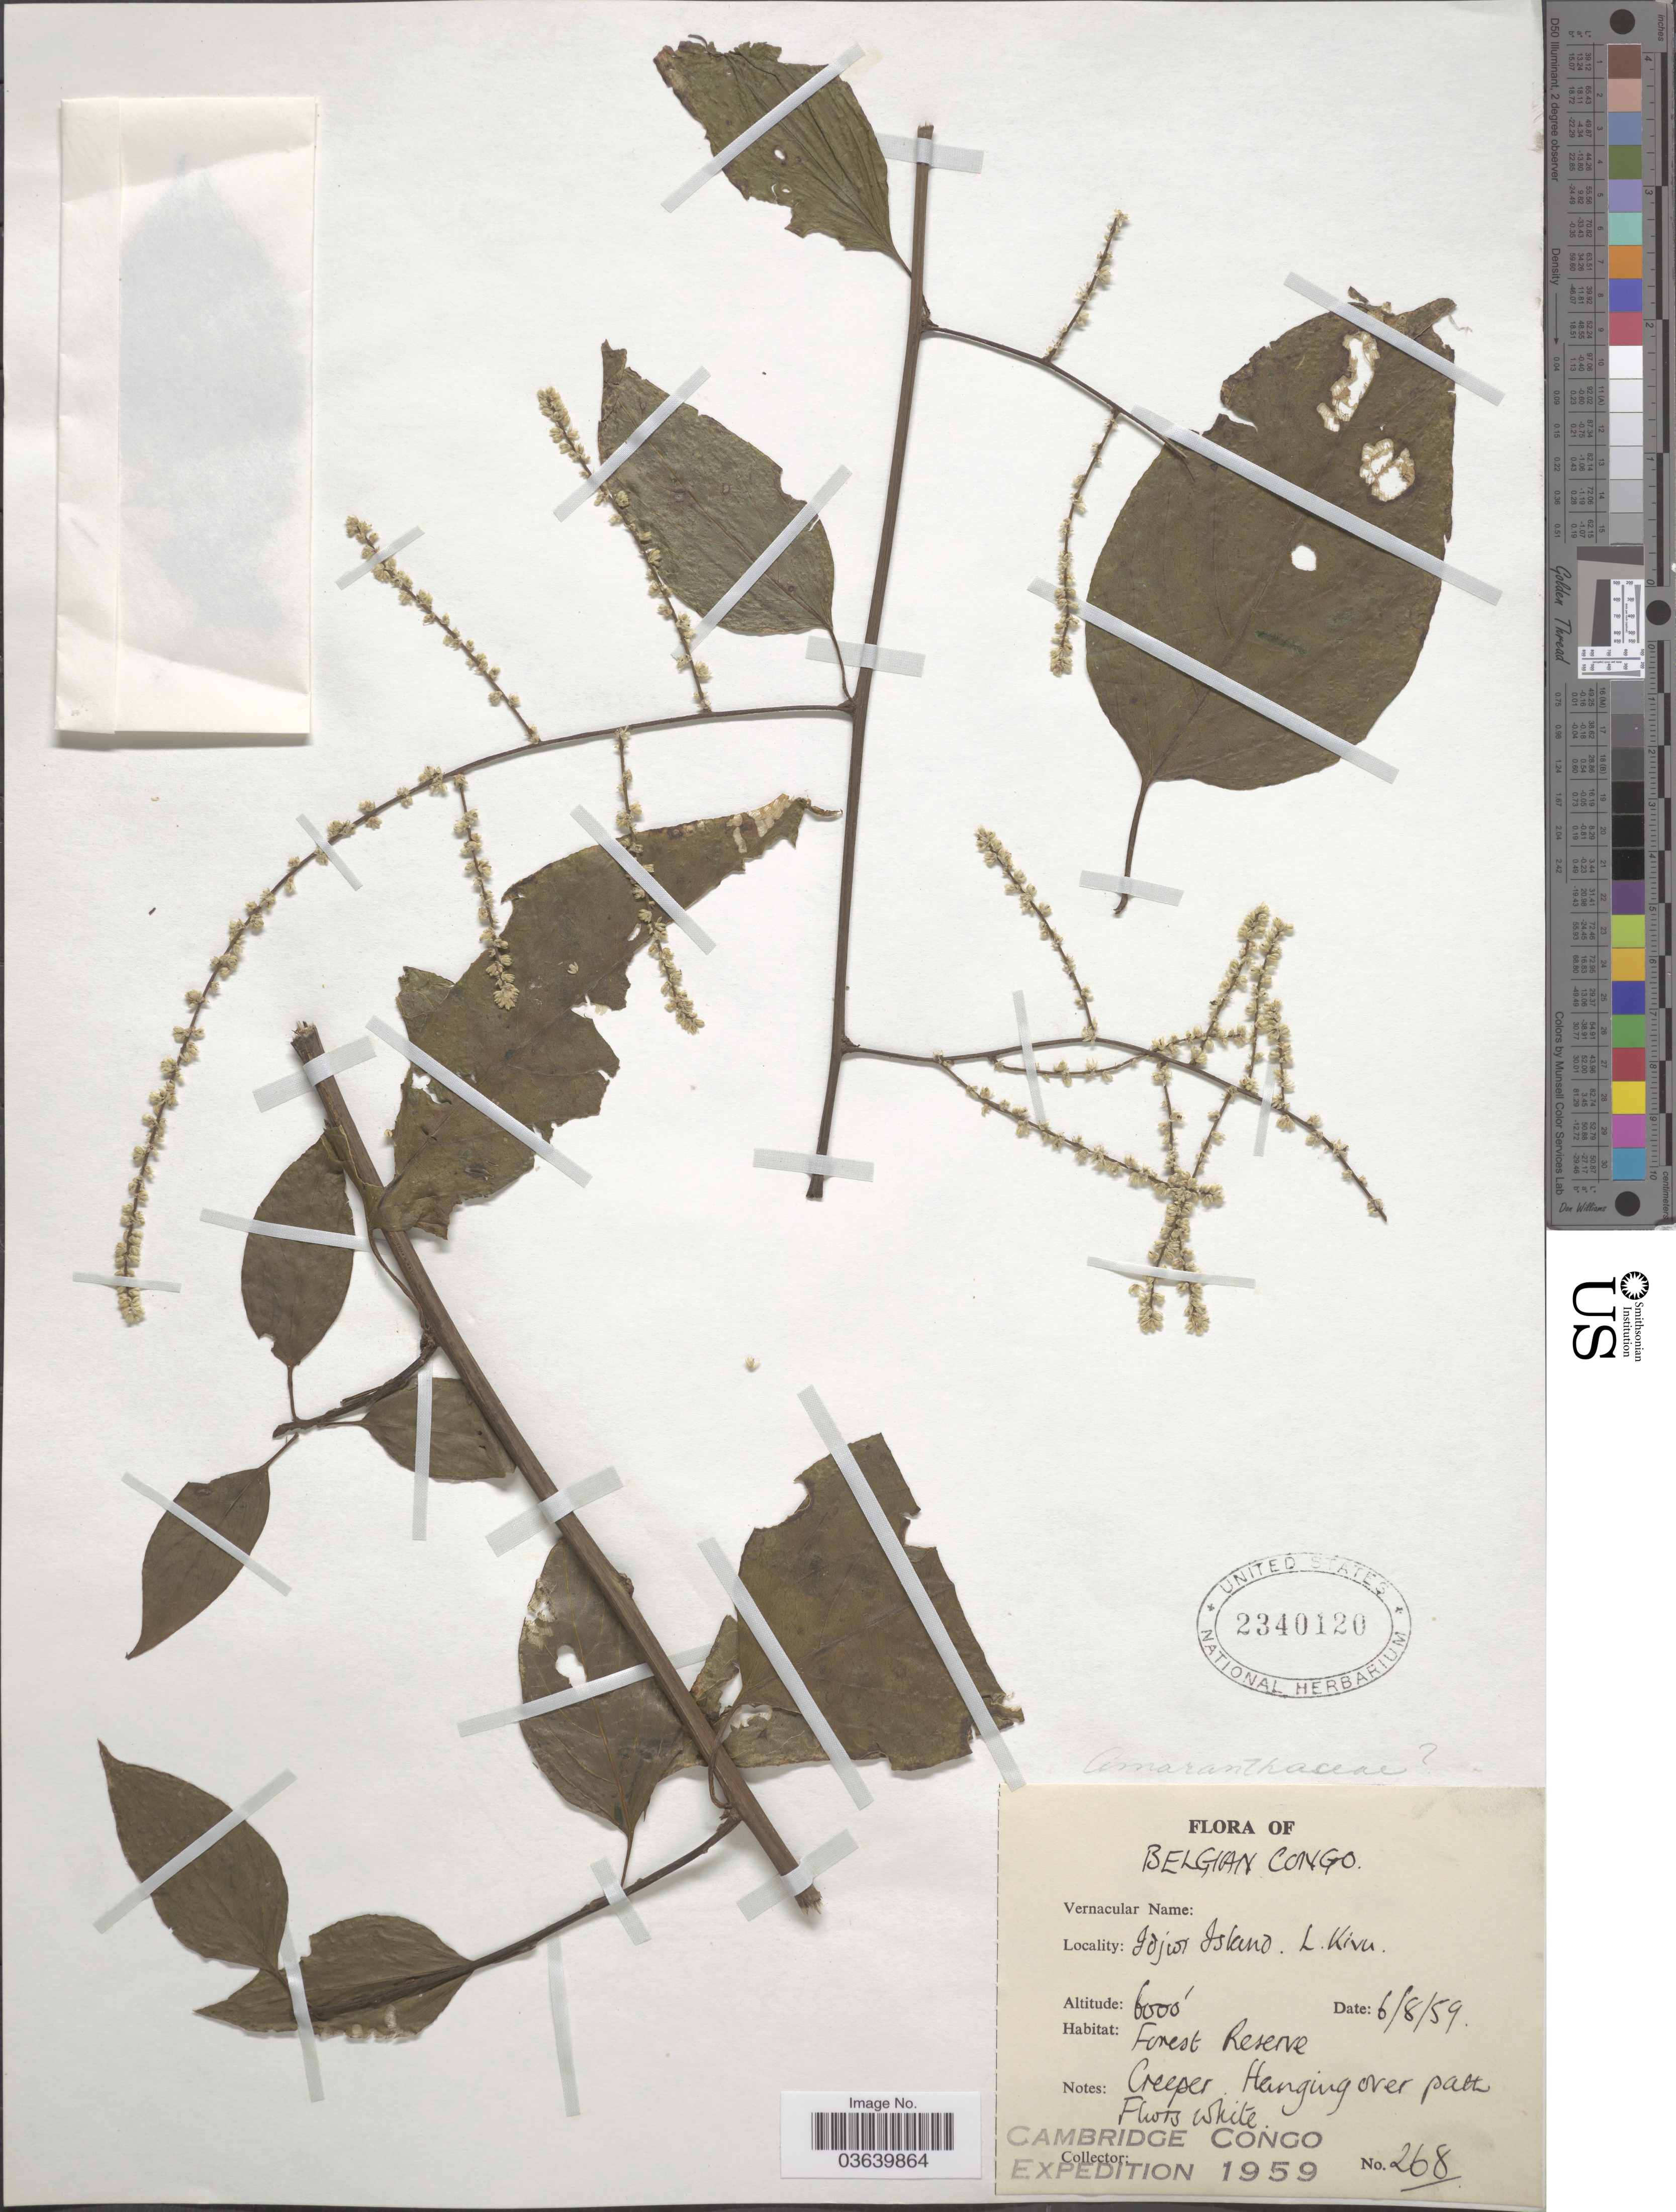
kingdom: Plantae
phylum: Tracheophyta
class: Magnoliopsida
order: Caryophyllales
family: Amaranthaceae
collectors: Cambridge Congo Expedition 1959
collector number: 268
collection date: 1959-08-06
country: Congo, Democratic Republic of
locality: Belgian Congo. Idjwi Island. L. Kivu.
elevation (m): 1829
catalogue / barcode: US 2340120